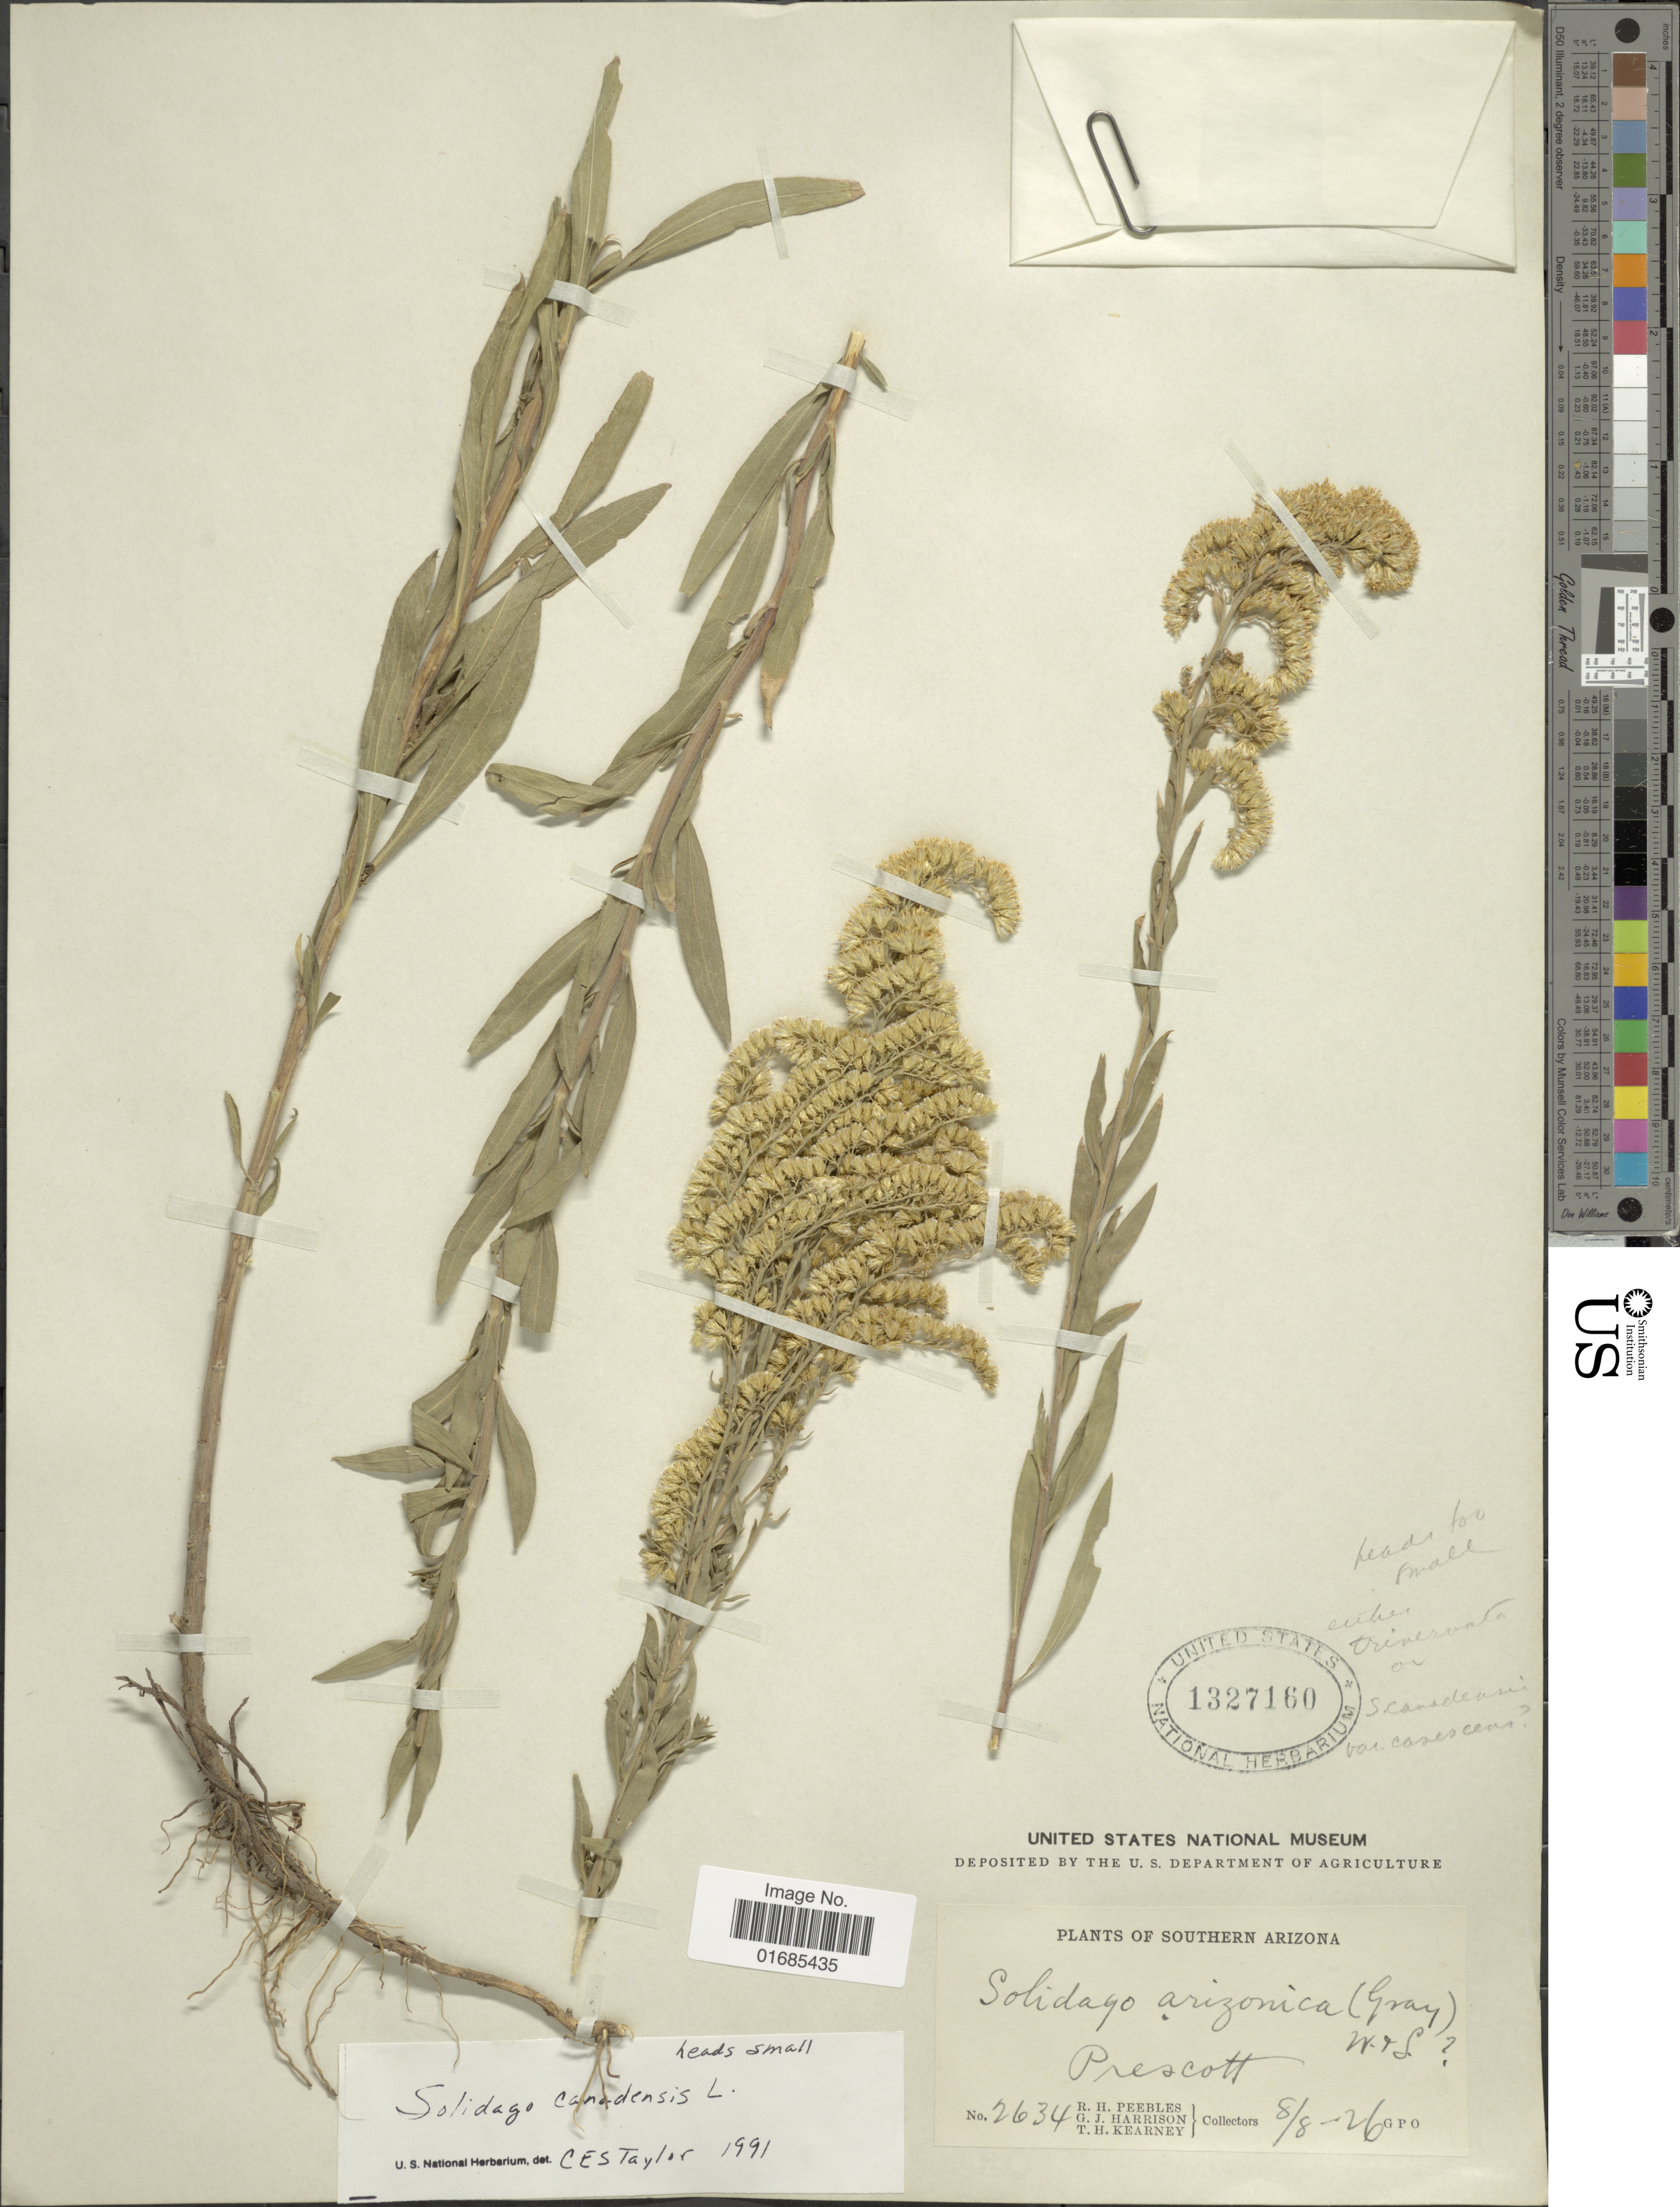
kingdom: Plantae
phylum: Tracheophyta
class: Magnoliopsida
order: Asterales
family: Asteraceae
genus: Solidago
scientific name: Solidago canadensis var. salebrosa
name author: (Piper) M.E. Jones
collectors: R. H. Peebles, G. J. Harrison & T. H. Kearney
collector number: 2634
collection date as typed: Transcribed d/m/y: 8/8/26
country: United States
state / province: Arizona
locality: Southern Arizona, Prescott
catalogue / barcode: US 1327160